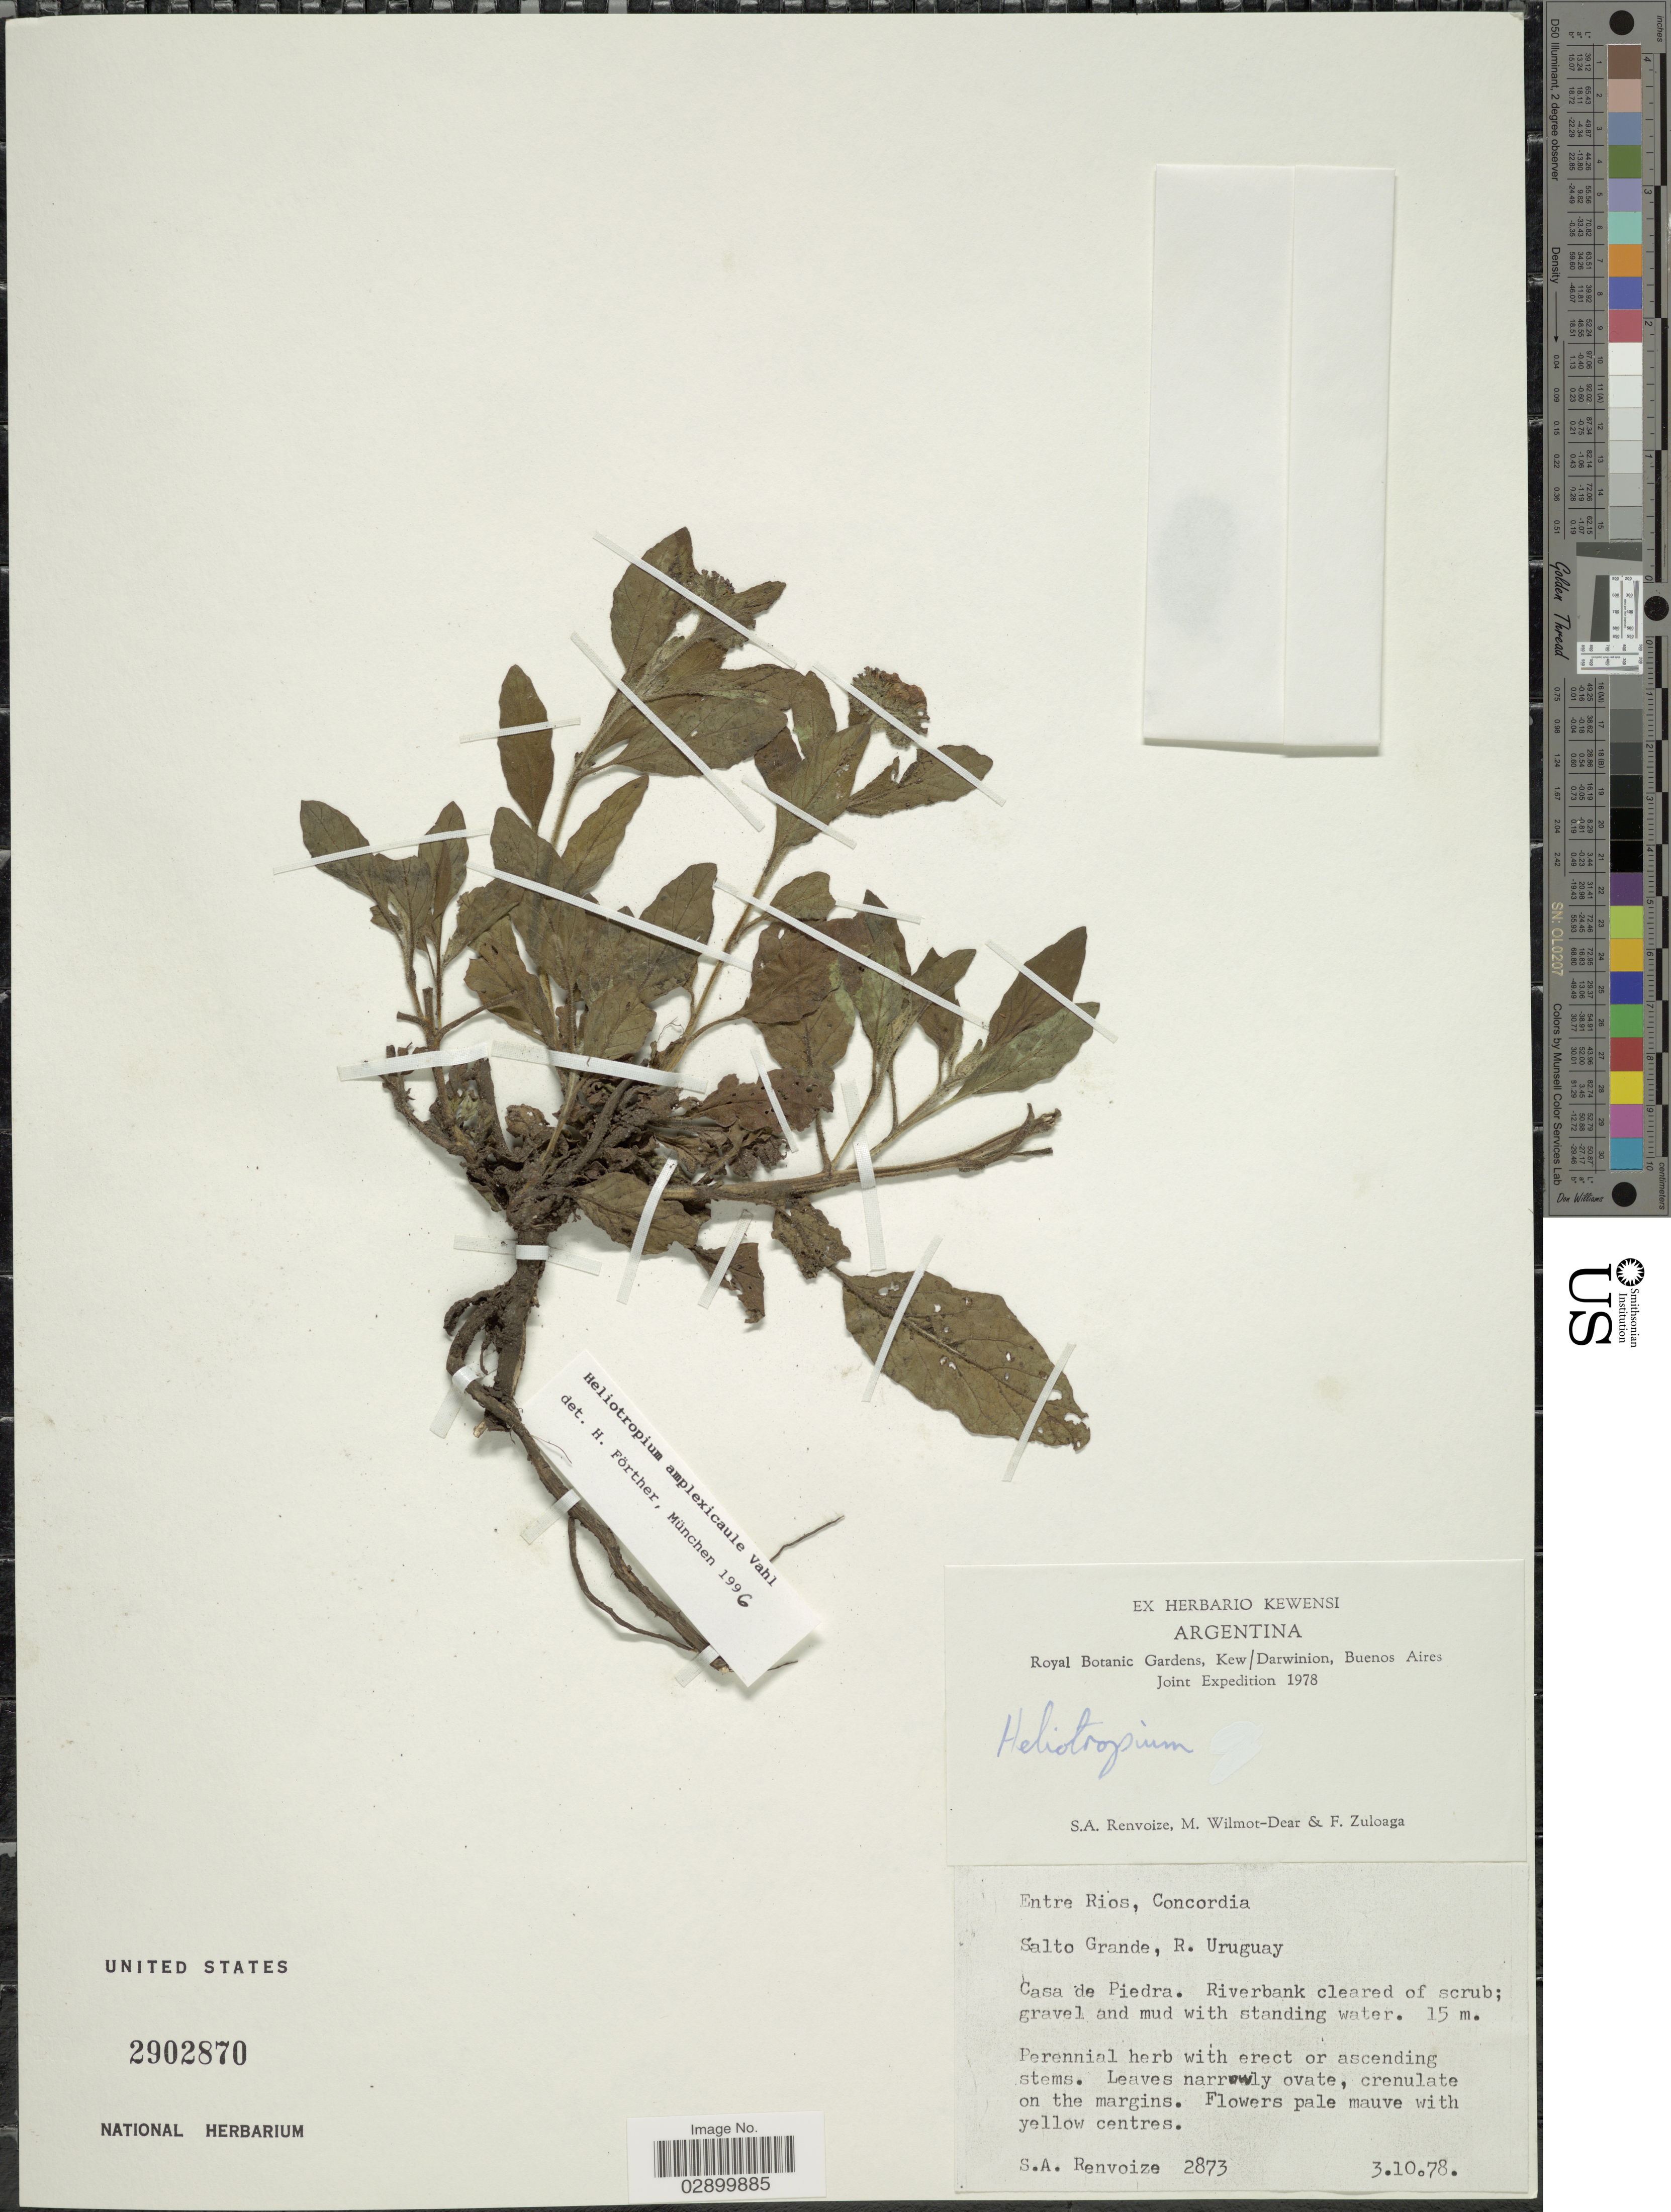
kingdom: Plantae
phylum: Tracheophyta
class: Magnoliopsida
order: Boraginales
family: Heliotropiaceae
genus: Heliotropium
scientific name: Heliotropium amplexicaule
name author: Vahl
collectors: S. A. Renvoize, M. Wilmot-Dear & F. Zuloaga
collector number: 2873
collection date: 1978-10-03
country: Argentina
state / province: Entre Rios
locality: Concordia. Salto Grande, R. Uruguay. Casa de Piedra.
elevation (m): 15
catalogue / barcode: US 2902870